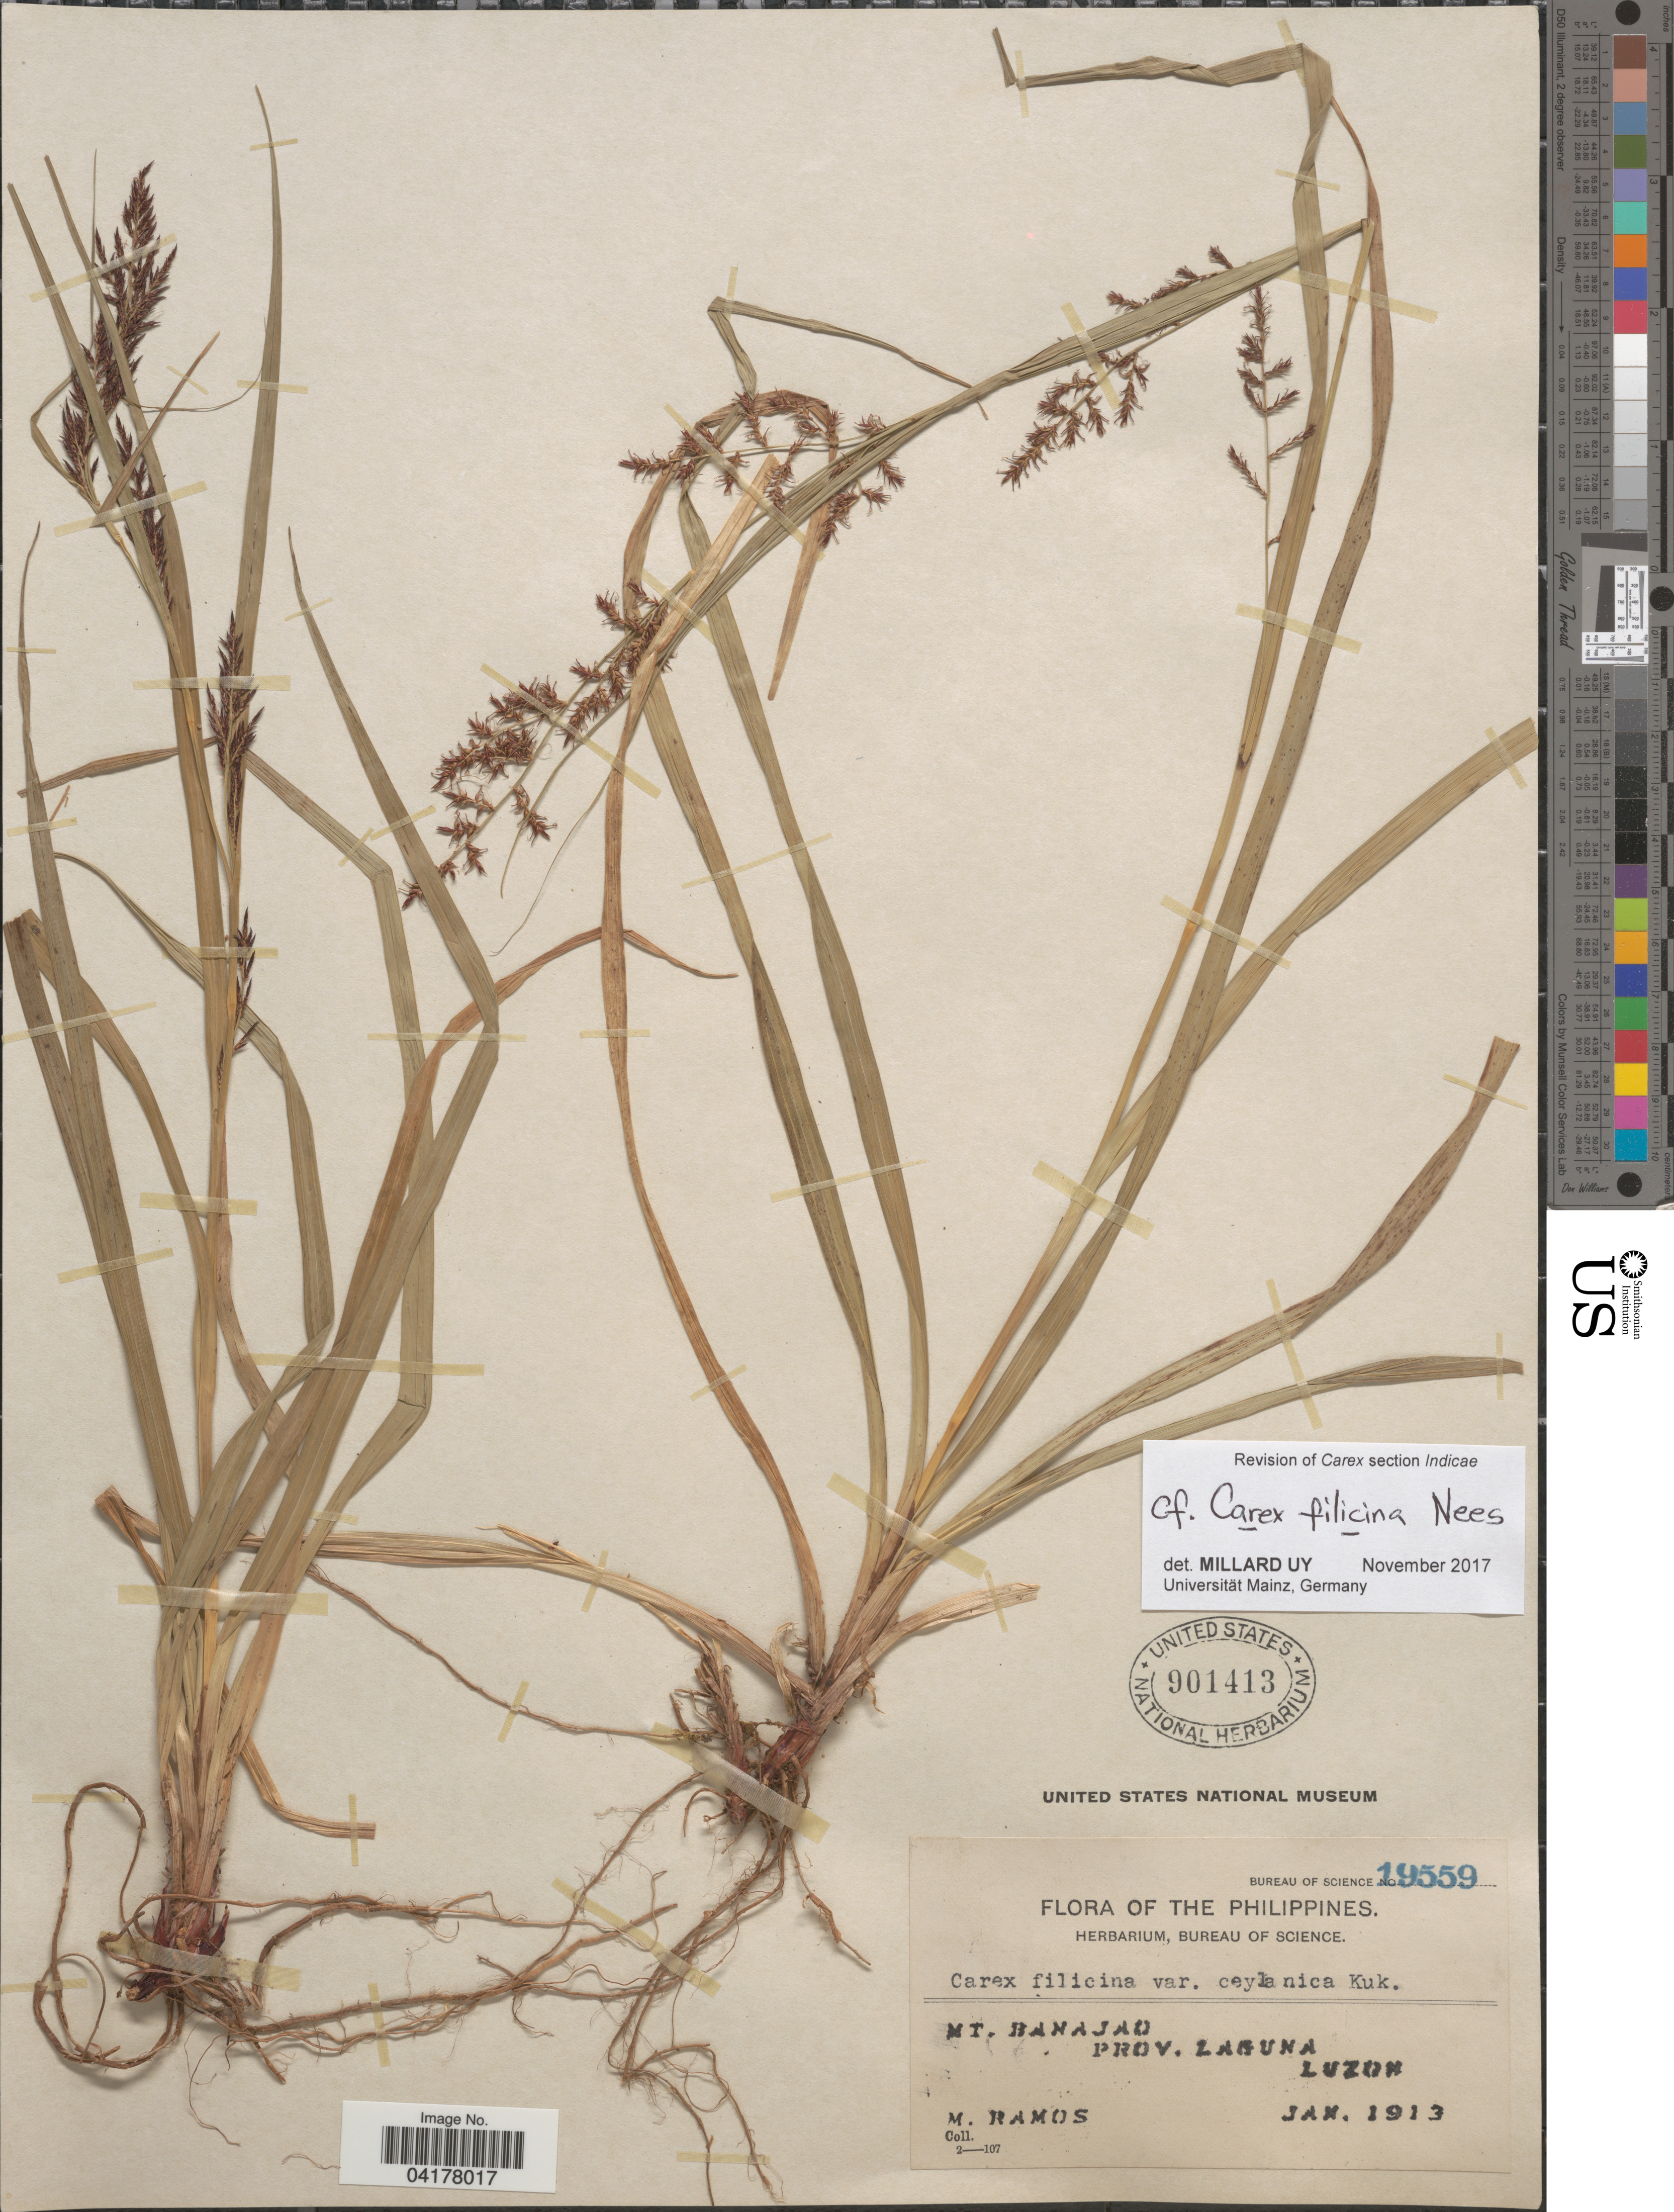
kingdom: Plantae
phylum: Tracheophyta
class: Liliopsida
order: Poales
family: Cyperaceae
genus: Carex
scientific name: Carex filicina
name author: Nees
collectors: M. Ramos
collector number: Bureau of Science 19559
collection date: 1913-01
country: Philippines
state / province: Calabarzon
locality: Mt. Banajao. Prov. Laguna. Luzon.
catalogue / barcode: US 901413